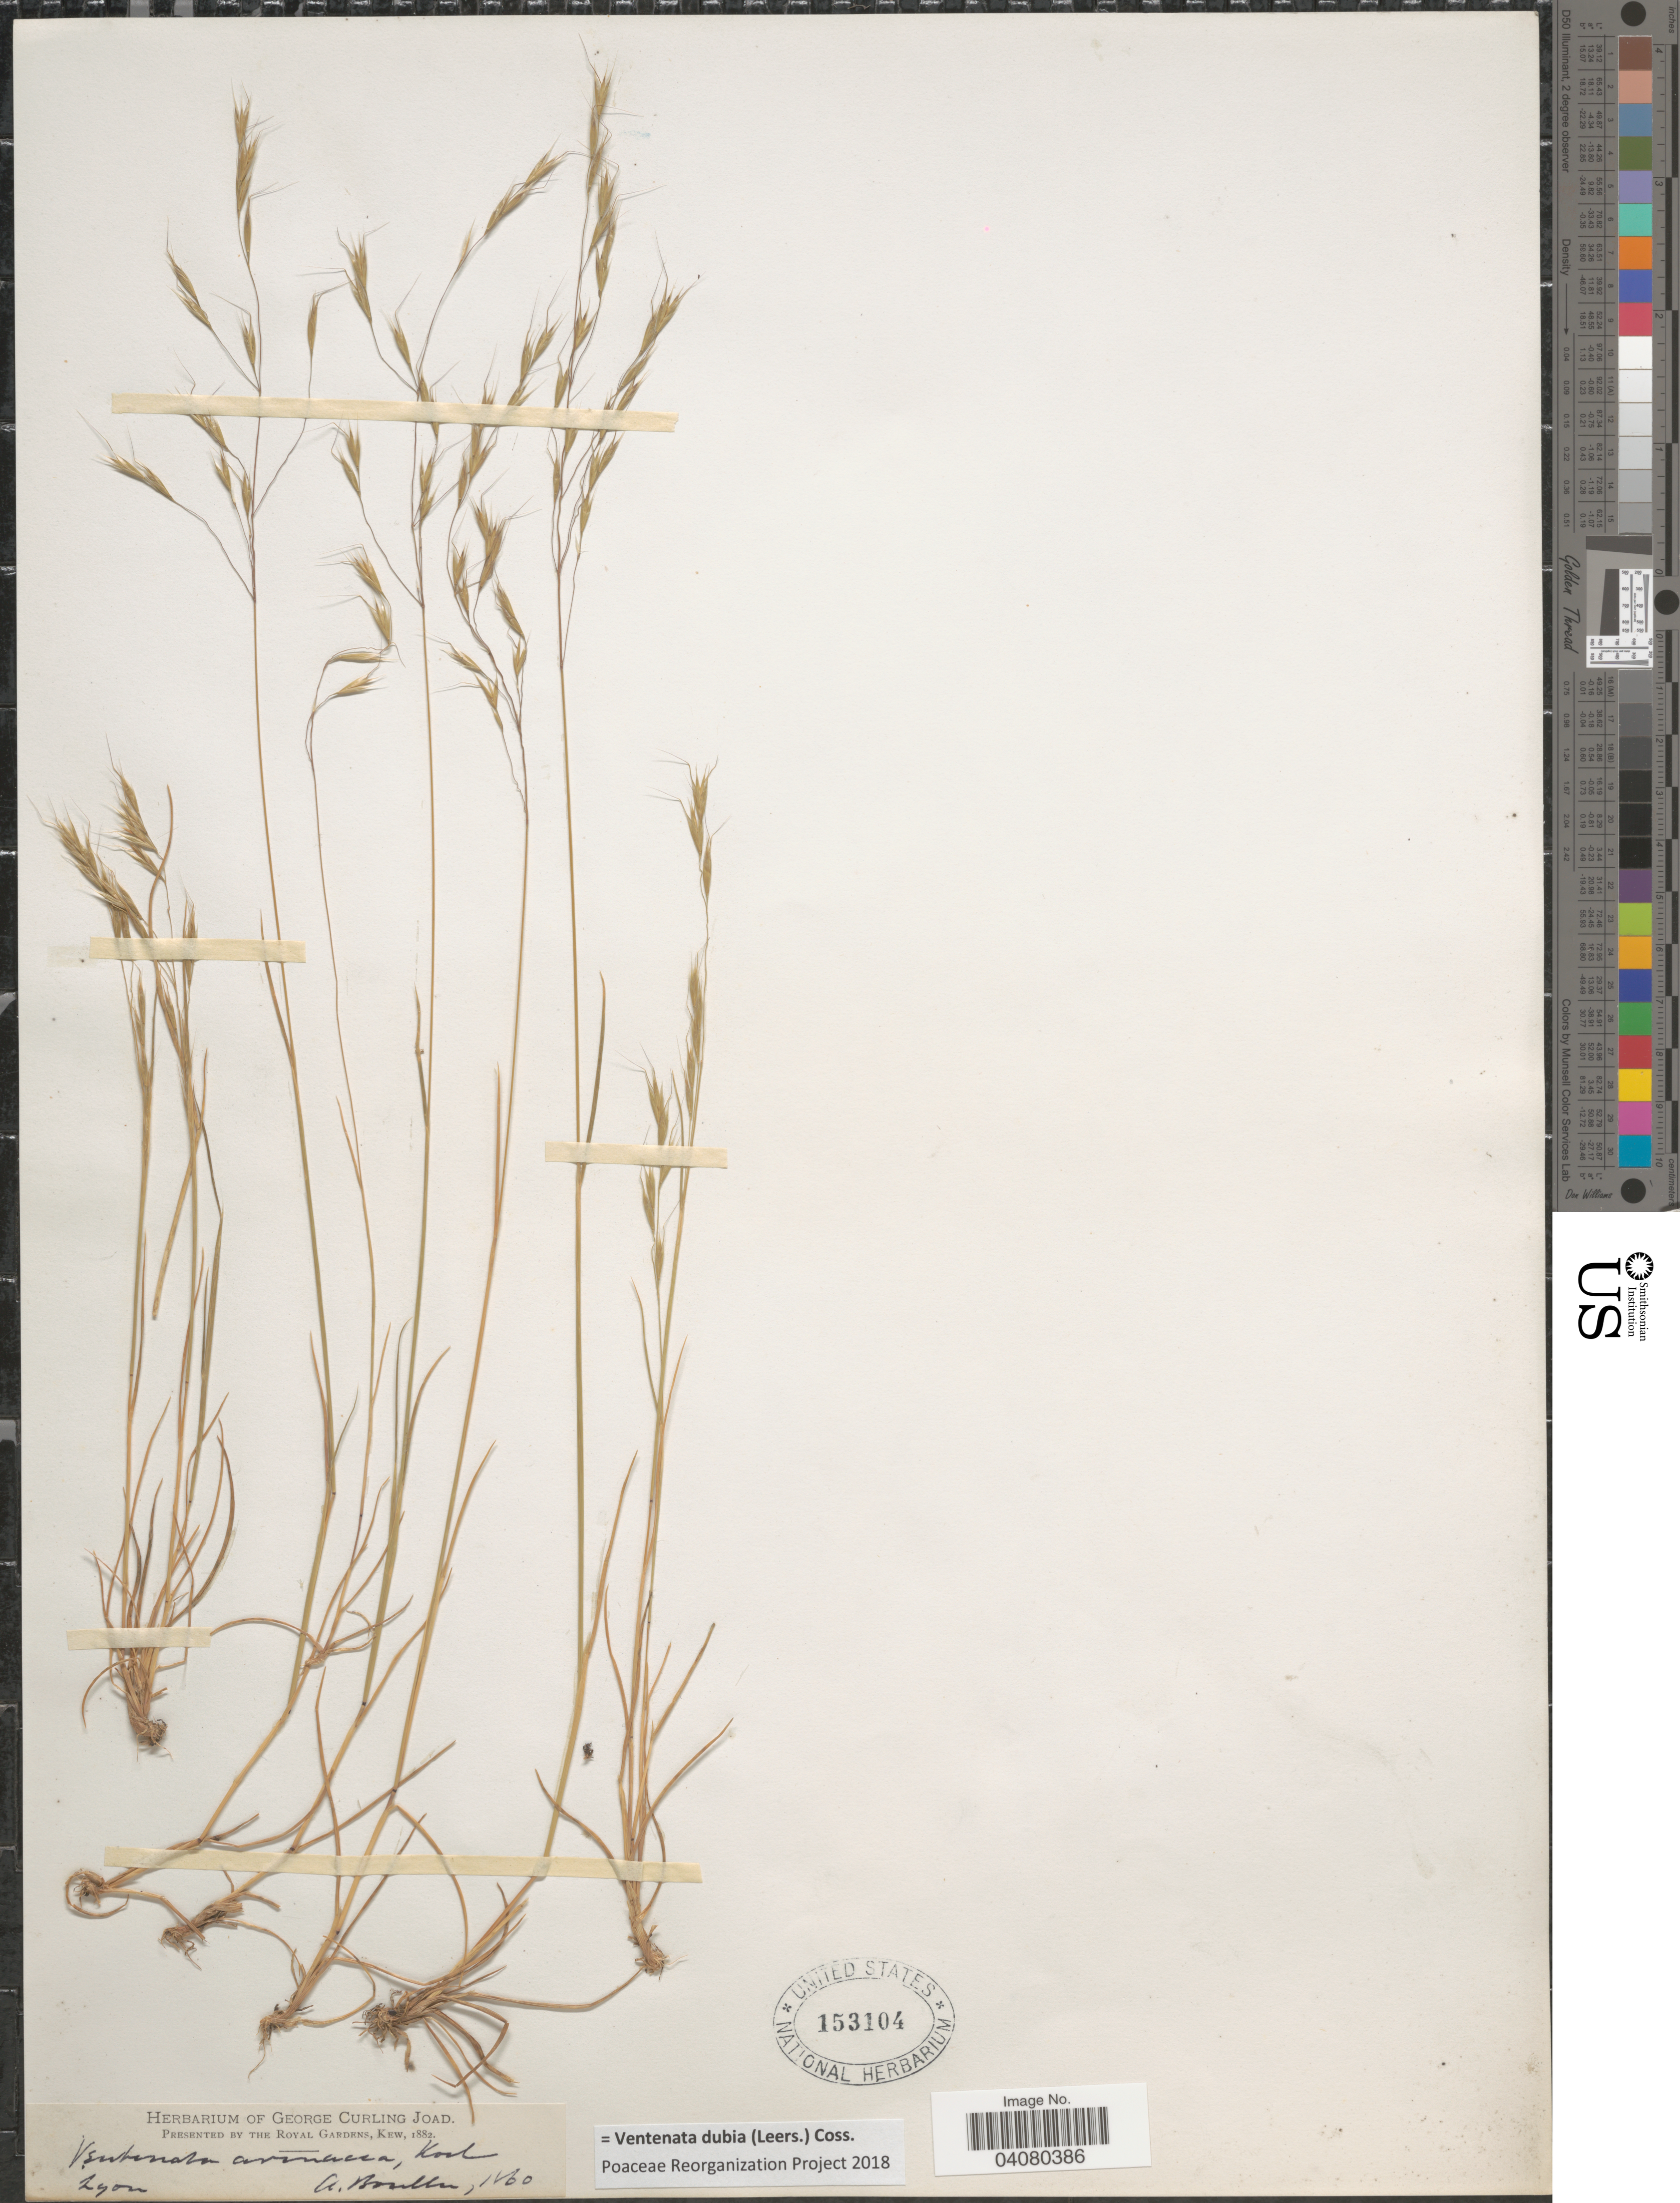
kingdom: Plantae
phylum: Tracheophyta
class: Liliopsida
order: Poales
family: Poaceae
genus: Ventenata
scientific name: Ventenata dubia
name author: (Leers) Coss.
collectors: A. Boullu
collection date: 1860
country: France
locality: Lyon.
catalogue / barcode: US 153104